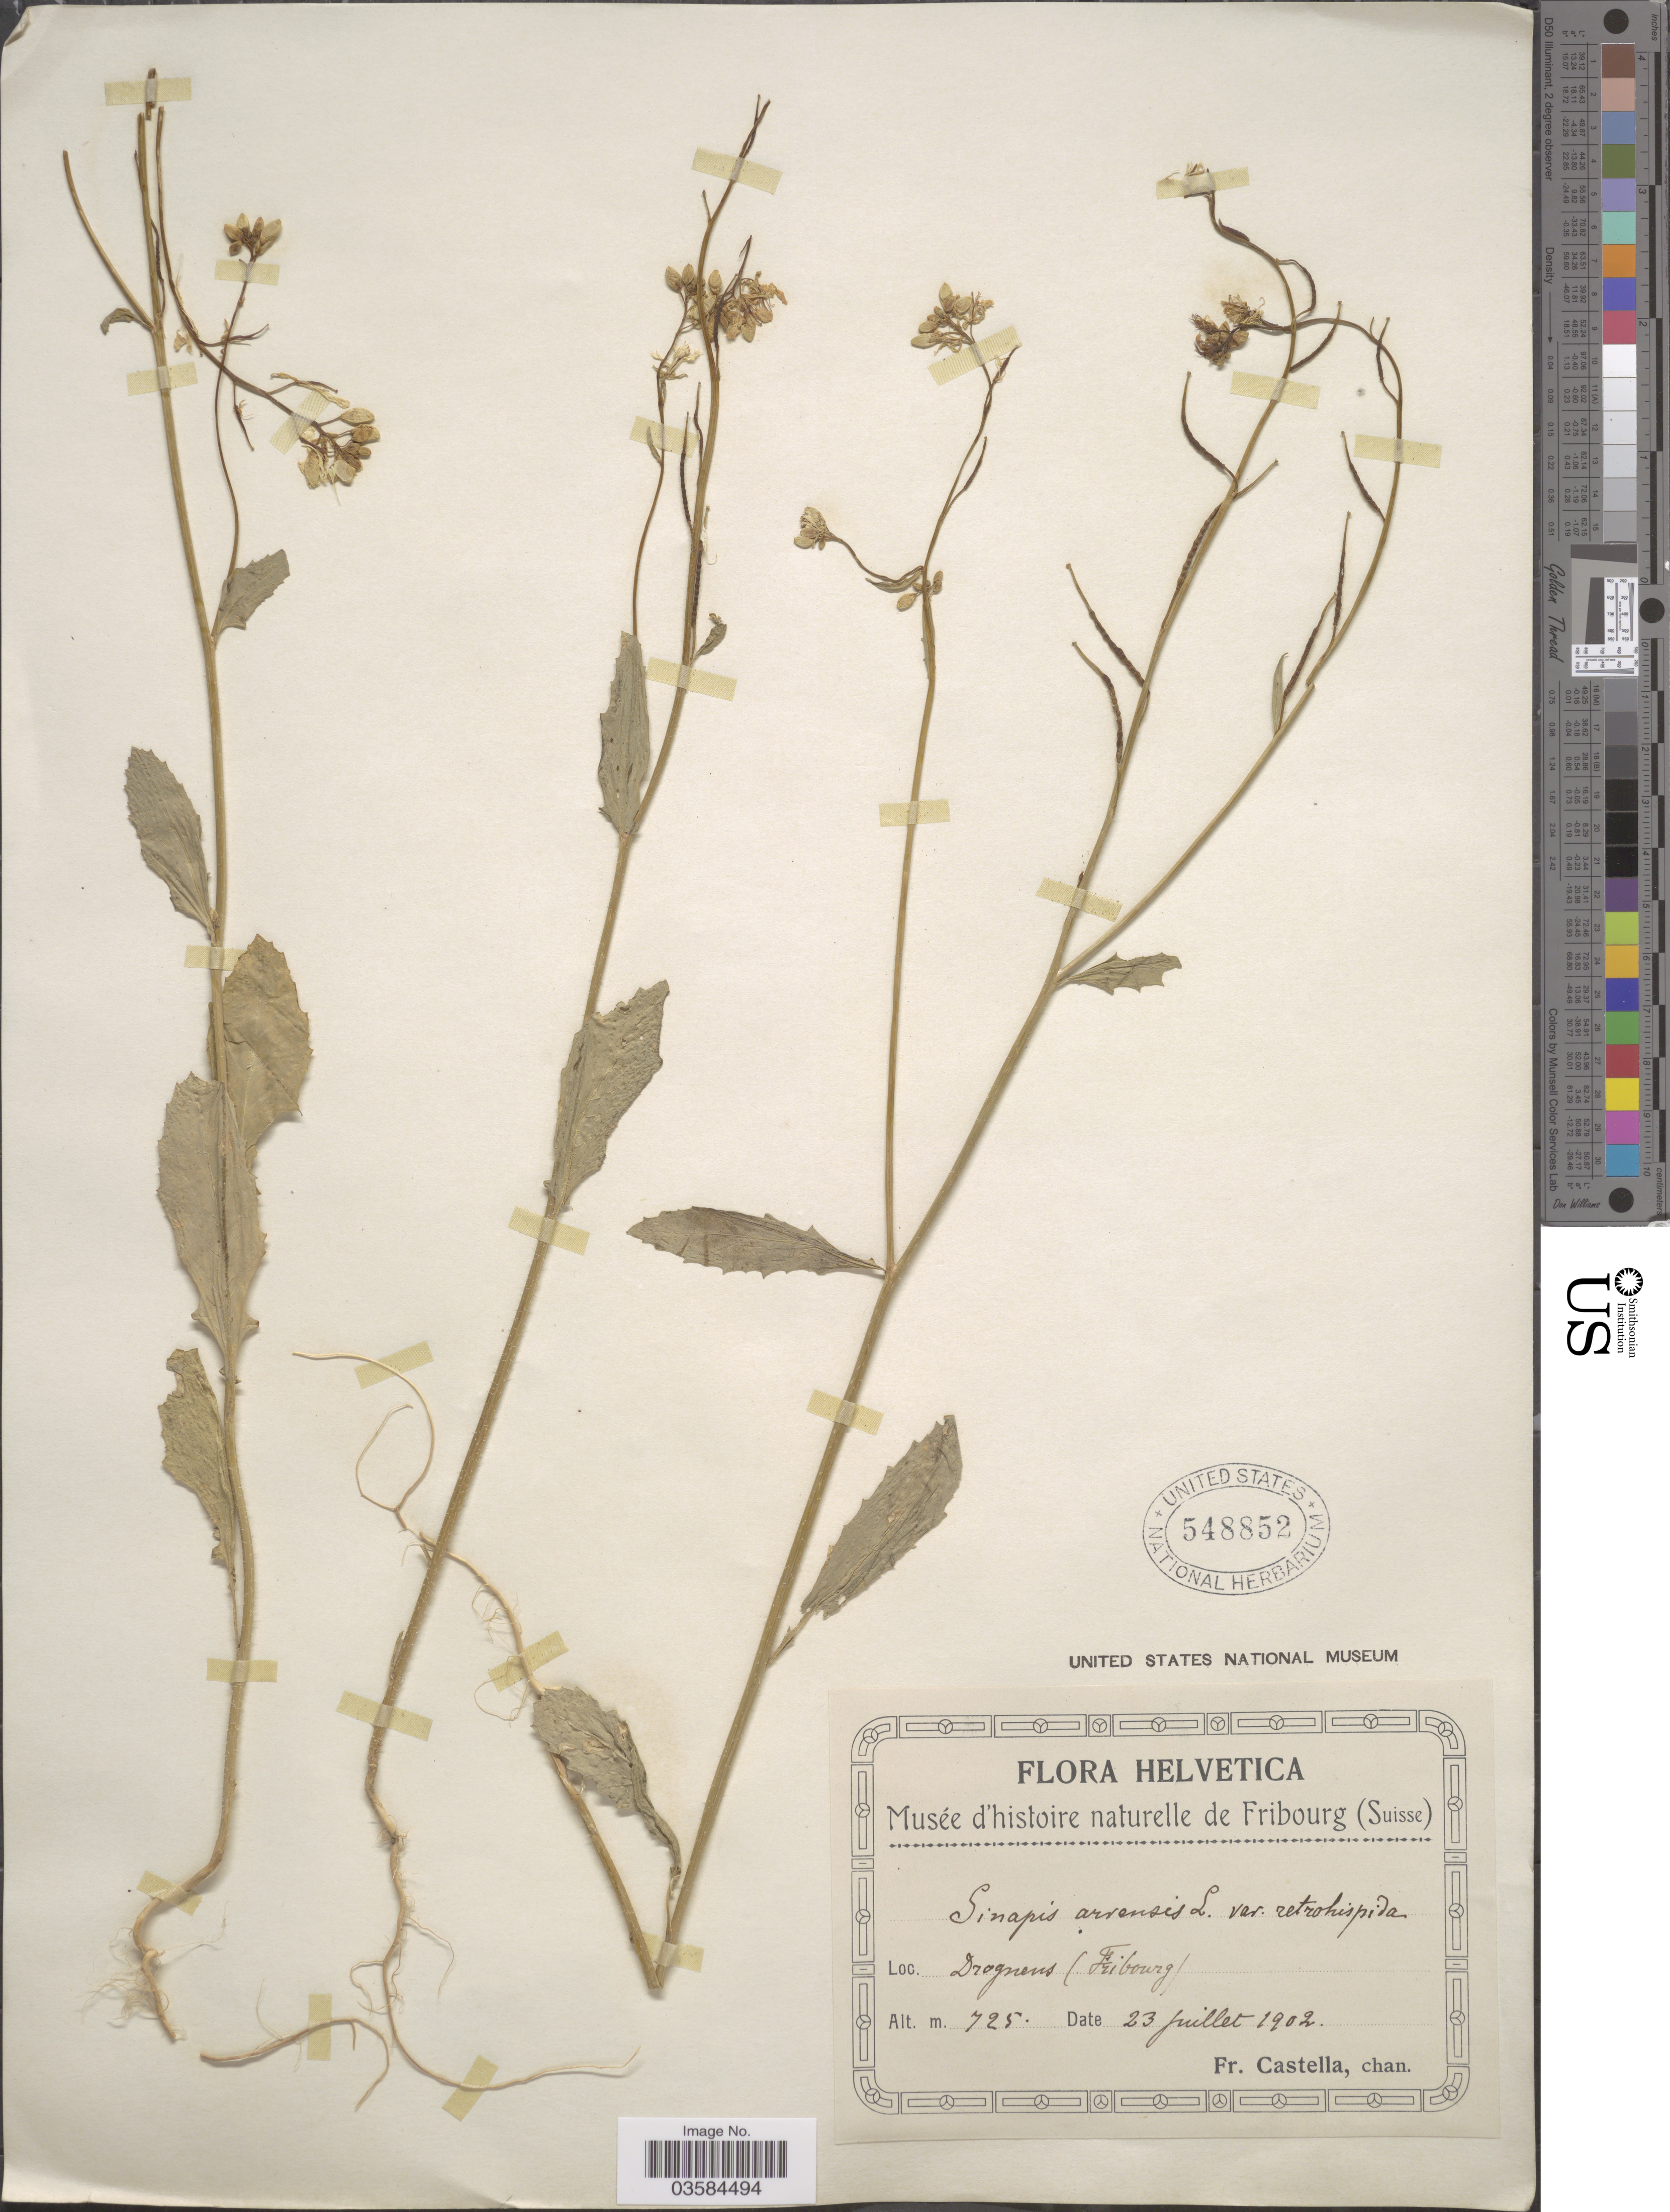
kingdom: Plantae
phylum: Tracheophyta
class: Magnoliopsida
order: Brassicales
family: Brassicaceae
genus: Sinapis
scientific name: Sinapis arvensis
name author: L.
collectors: Fr. Castella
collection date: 1902-07-23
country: Switzerland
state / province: Fribourg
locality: Helvetica. Drognens.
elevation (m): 725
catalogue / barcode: US 548852